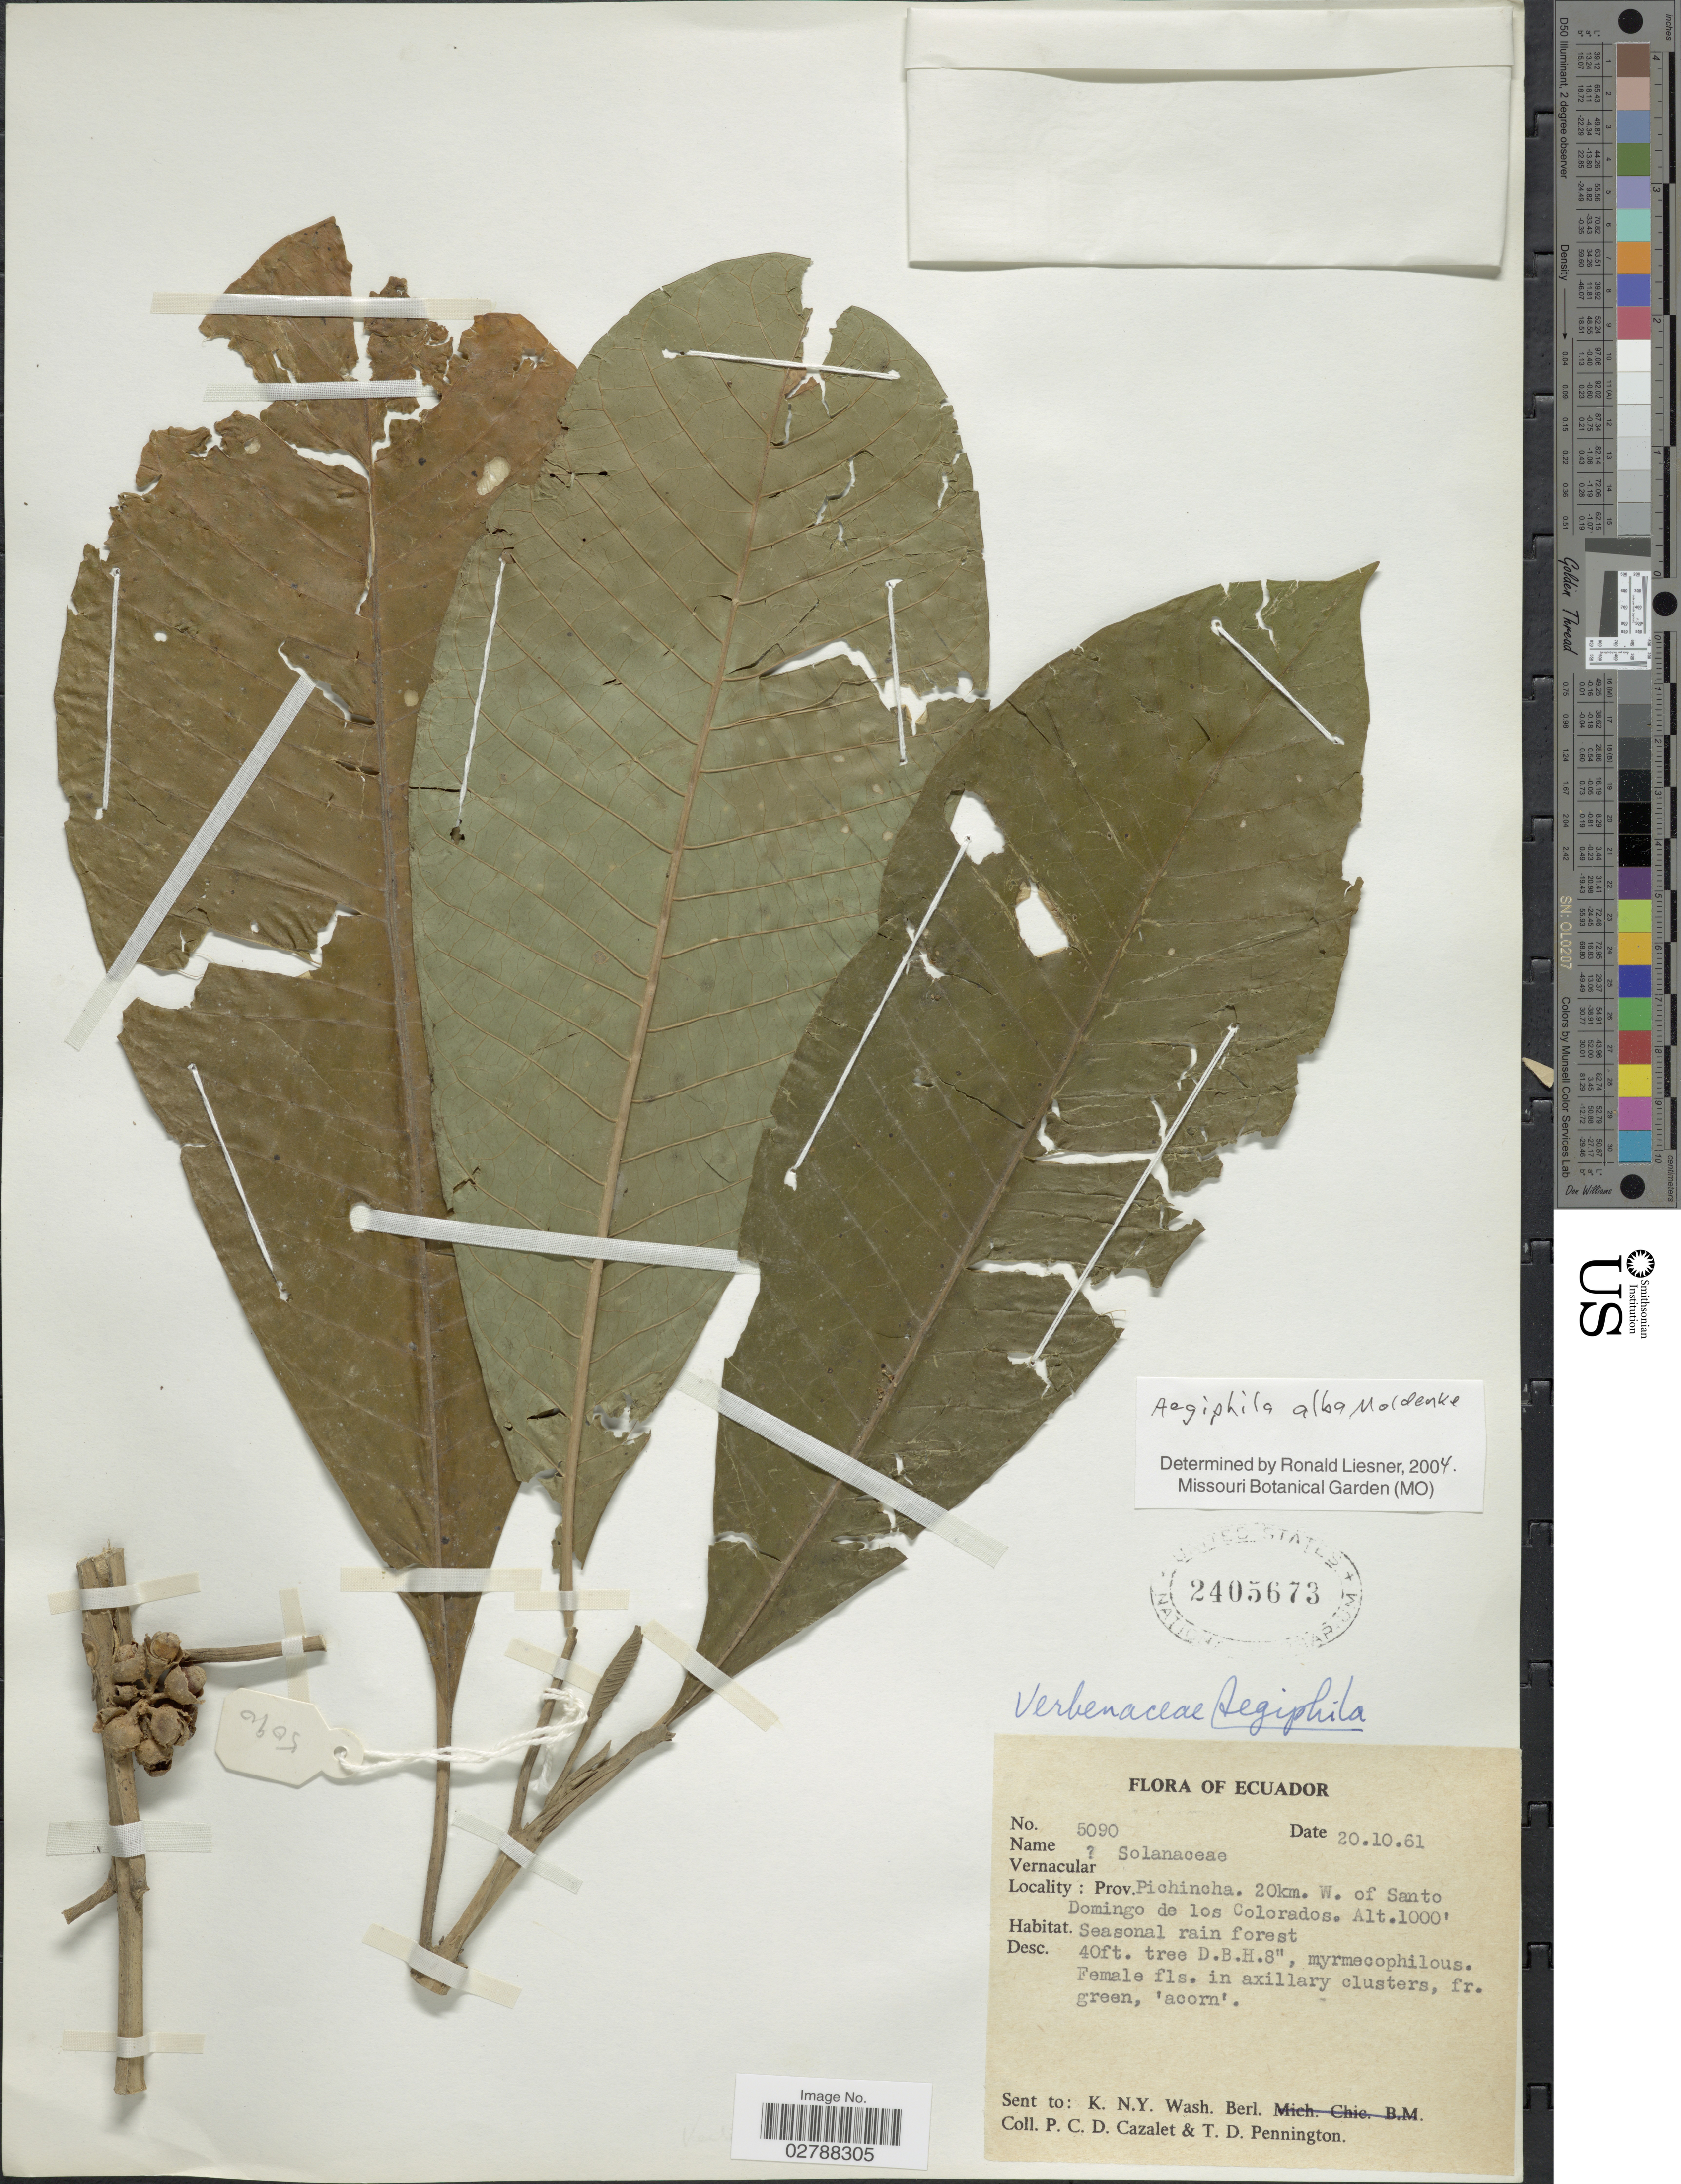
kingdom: Plantae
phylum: Tracheophyta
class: Magnoliopsida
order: Lamiales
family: Lamiaceae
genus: Aegiphila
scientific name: Aegiphila alba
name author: Moldenke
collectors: P. C. D. Cazalet & T. D. Pennington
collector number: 5090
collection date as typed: Transcribed d/m/y: 20/10/61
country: Ecuador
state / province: Pichincha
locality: Prov. Pichincha, 20km. W. of Santo Domingo de los Colorados.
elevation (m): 305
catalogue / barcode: US 2405673